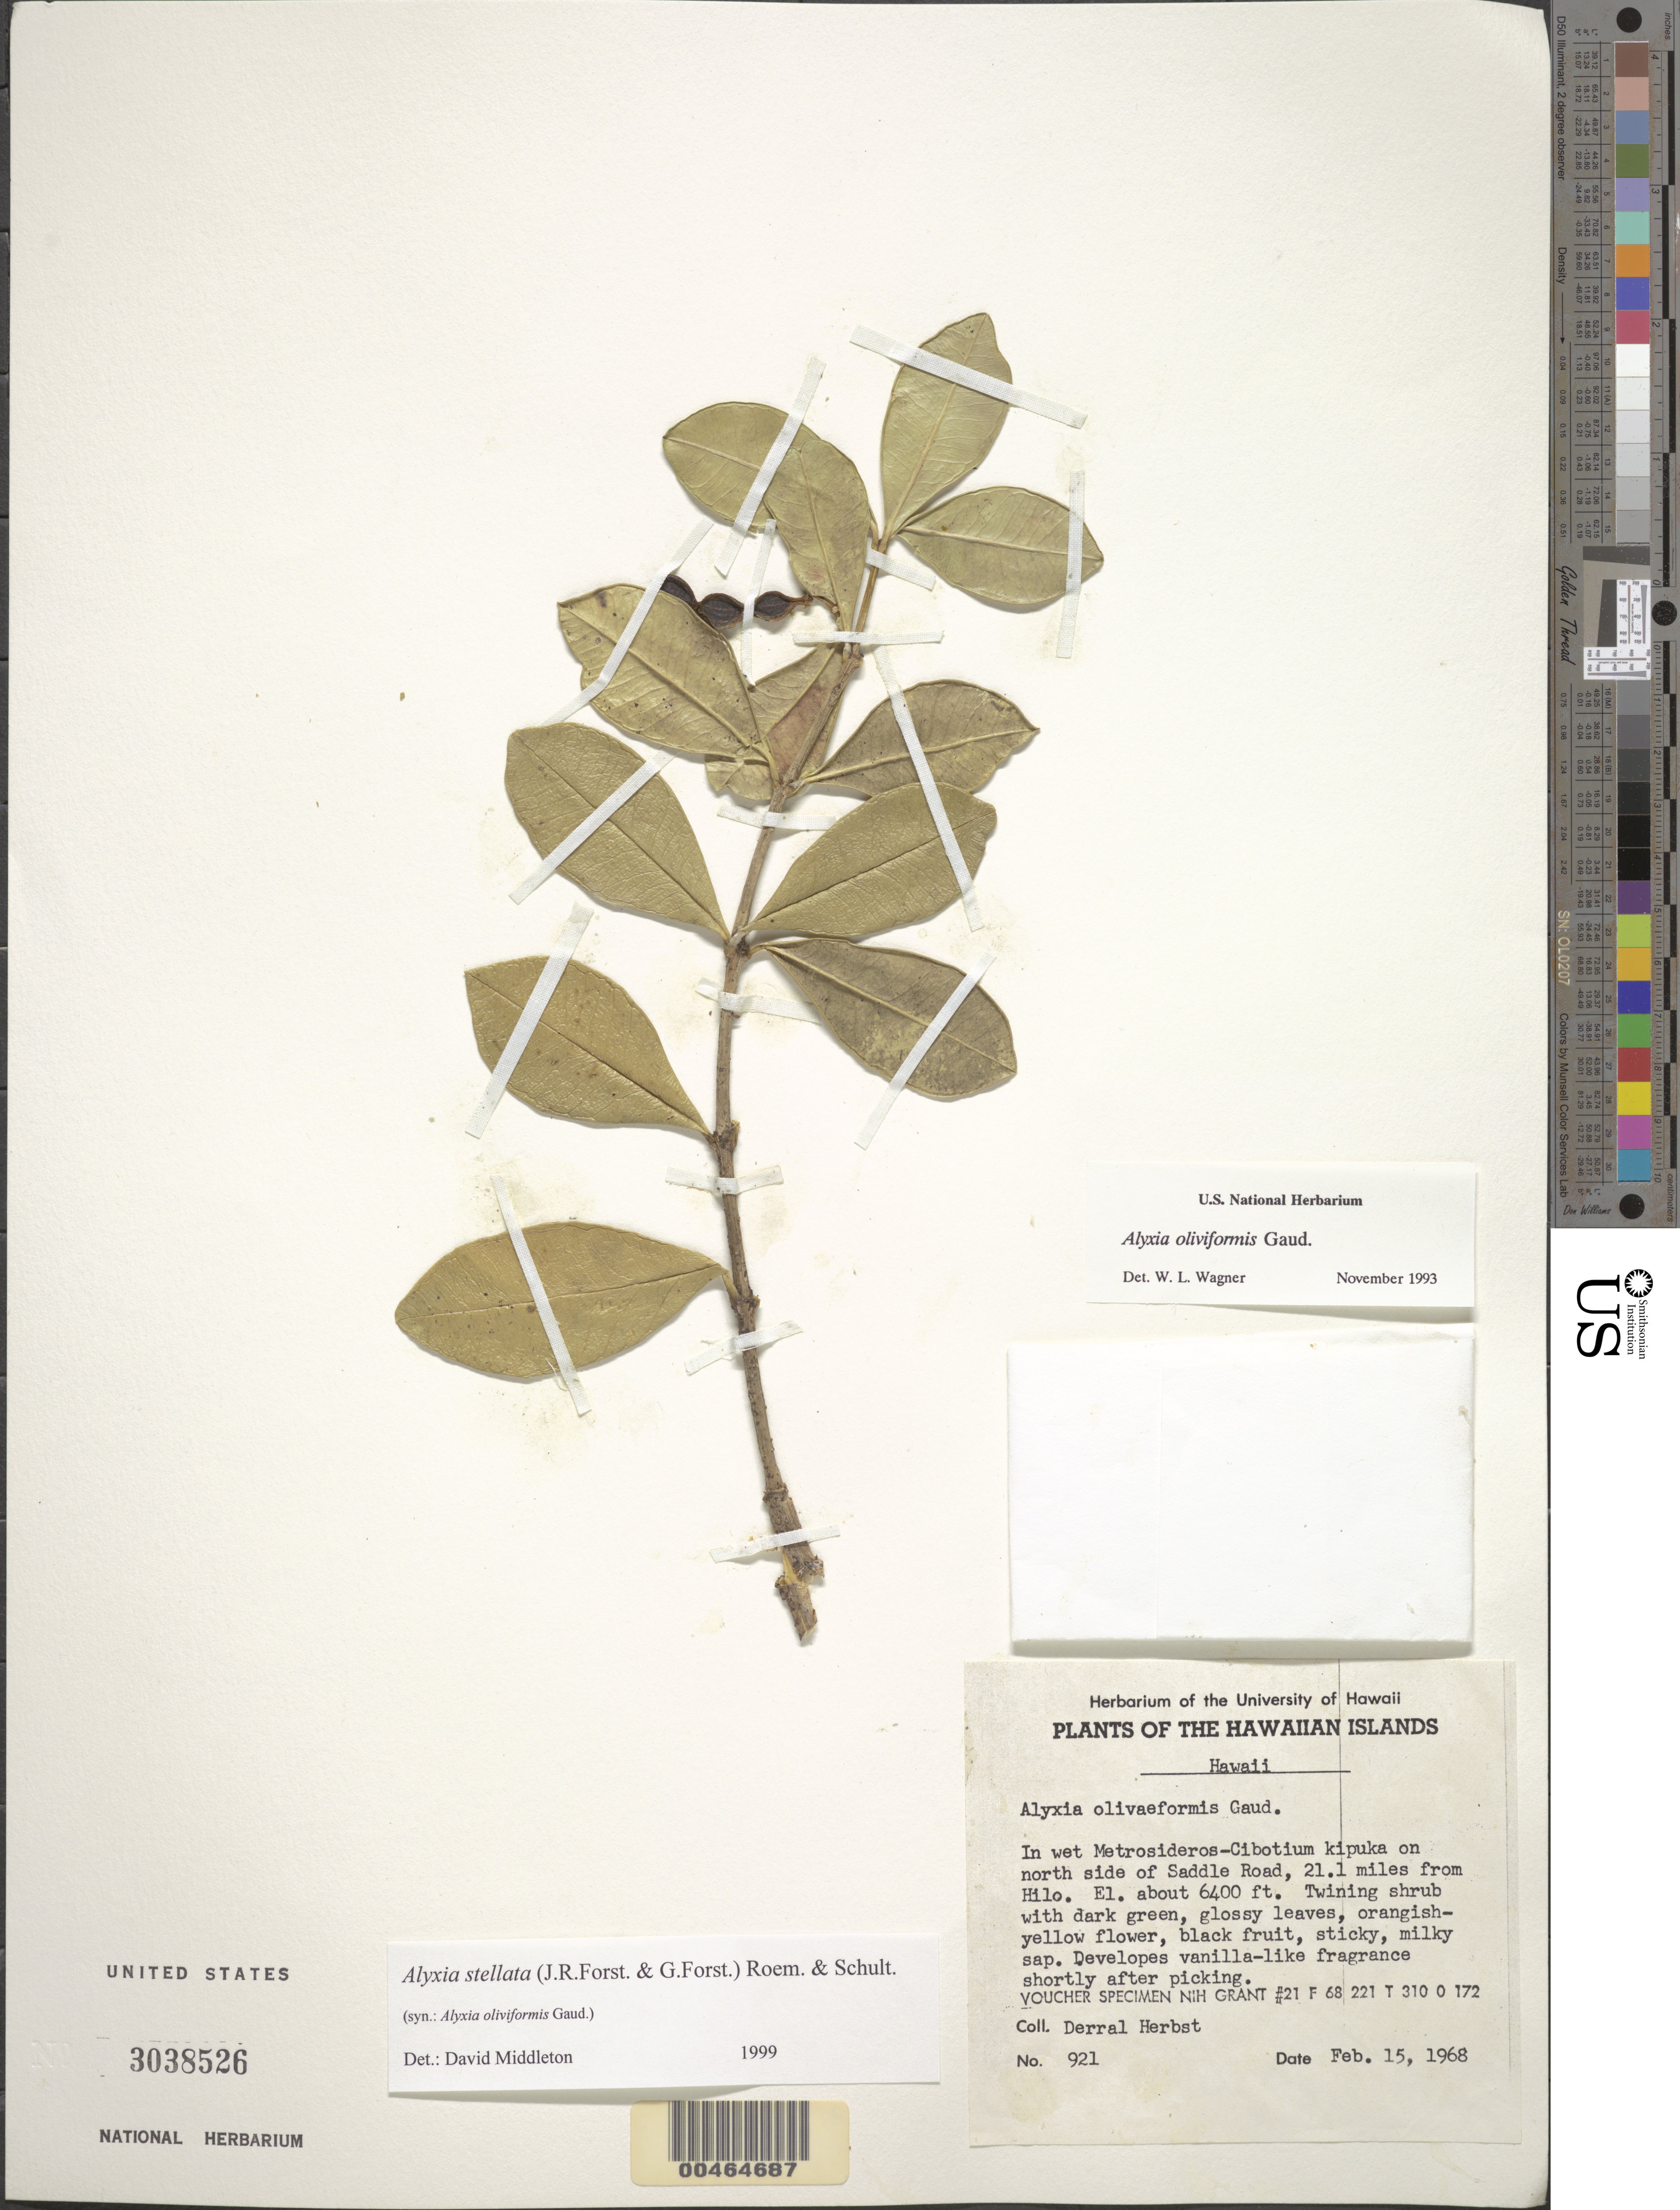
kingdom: Plantae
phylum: Tracheophyta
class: Magnoliopsida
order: Gentianales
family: Apocynaceae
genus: Alyxia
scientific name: Alyxia stellata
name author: (J.R. Forst. & G. Forst.) Roem. & Schult.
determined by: Middleton, D. J.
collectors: D. R. Herbst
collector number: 921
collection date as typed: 15 Feb 1968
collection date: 1968-02-15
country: United States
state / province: Hawaii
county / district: Hawaii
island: Hawaii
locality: N side of Saddle Road, 21.1 mi from Hilo.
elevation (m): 1951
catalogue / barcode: US 3038526